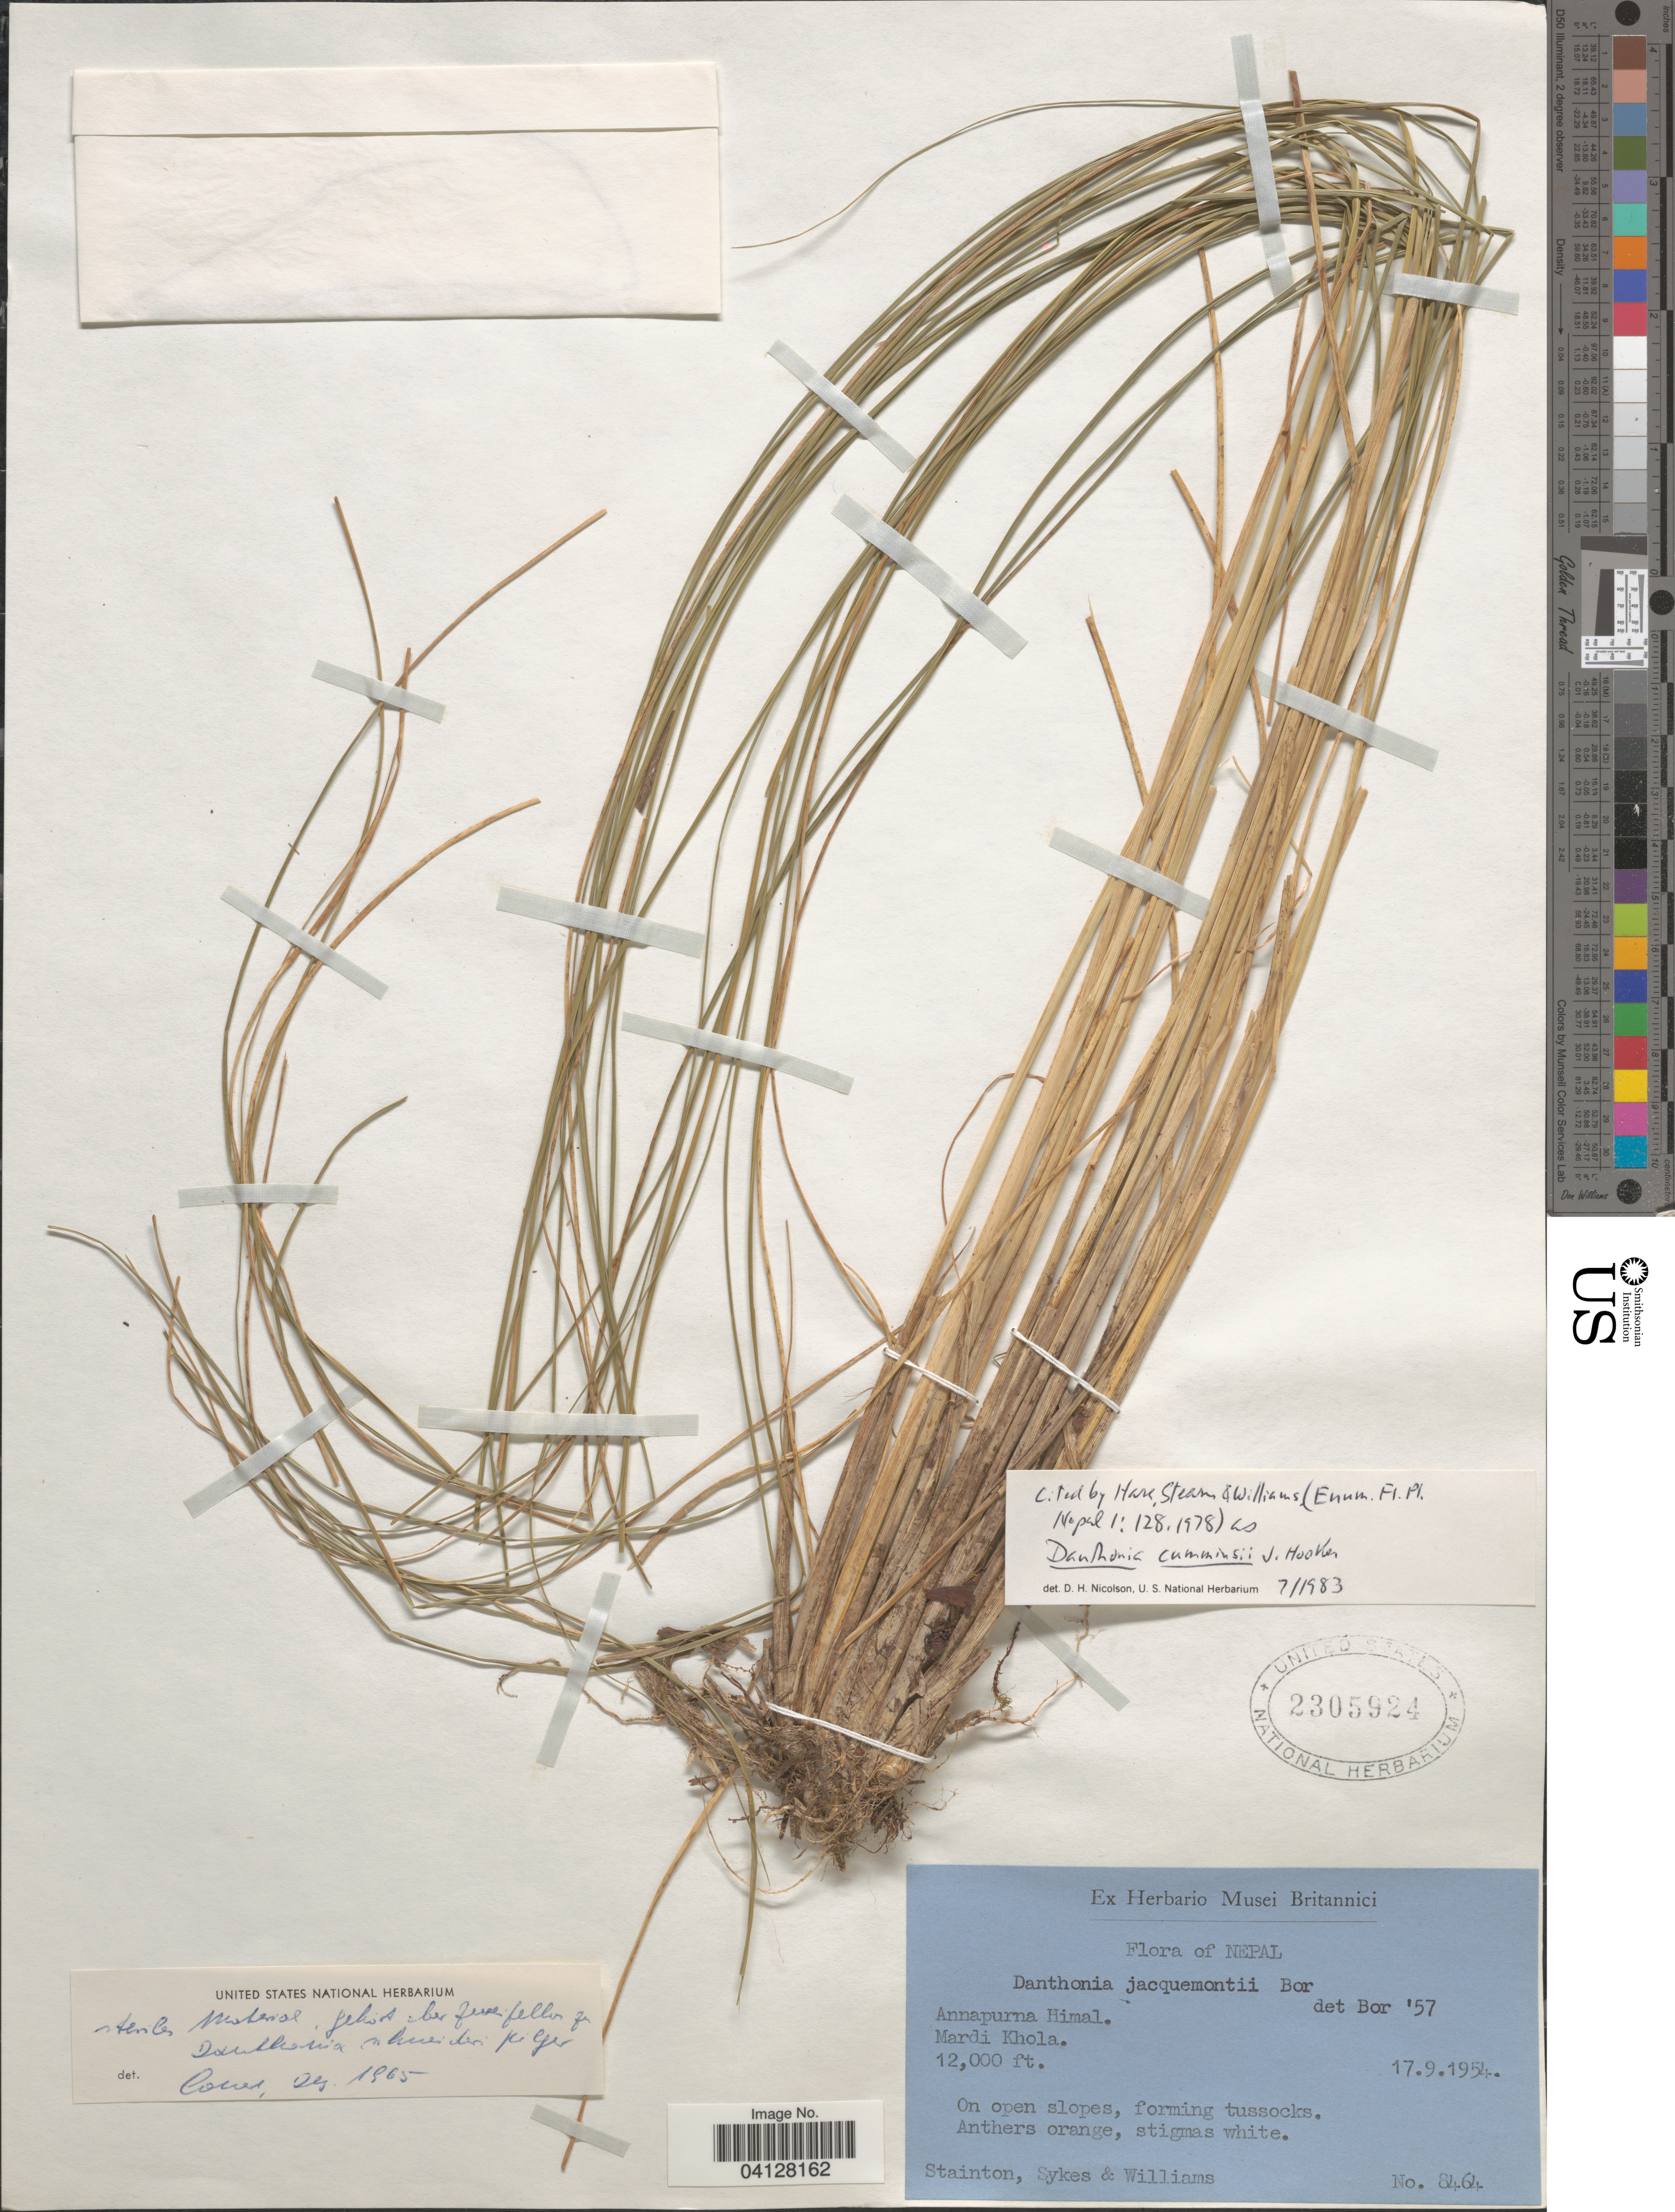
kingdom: Plantae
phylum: Tracheophyta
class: Liliopsida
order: Poales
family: Poaceae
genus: Danthonia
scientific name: Danthonia jacquemontii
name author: Bor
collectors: -. Stainton, Sykes, -- & -- Williams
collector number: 8464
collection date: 1954-09-17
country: Nepal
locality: Annapurna Himal. Mardi Khola.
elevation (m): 3658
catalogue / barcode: US 2305924